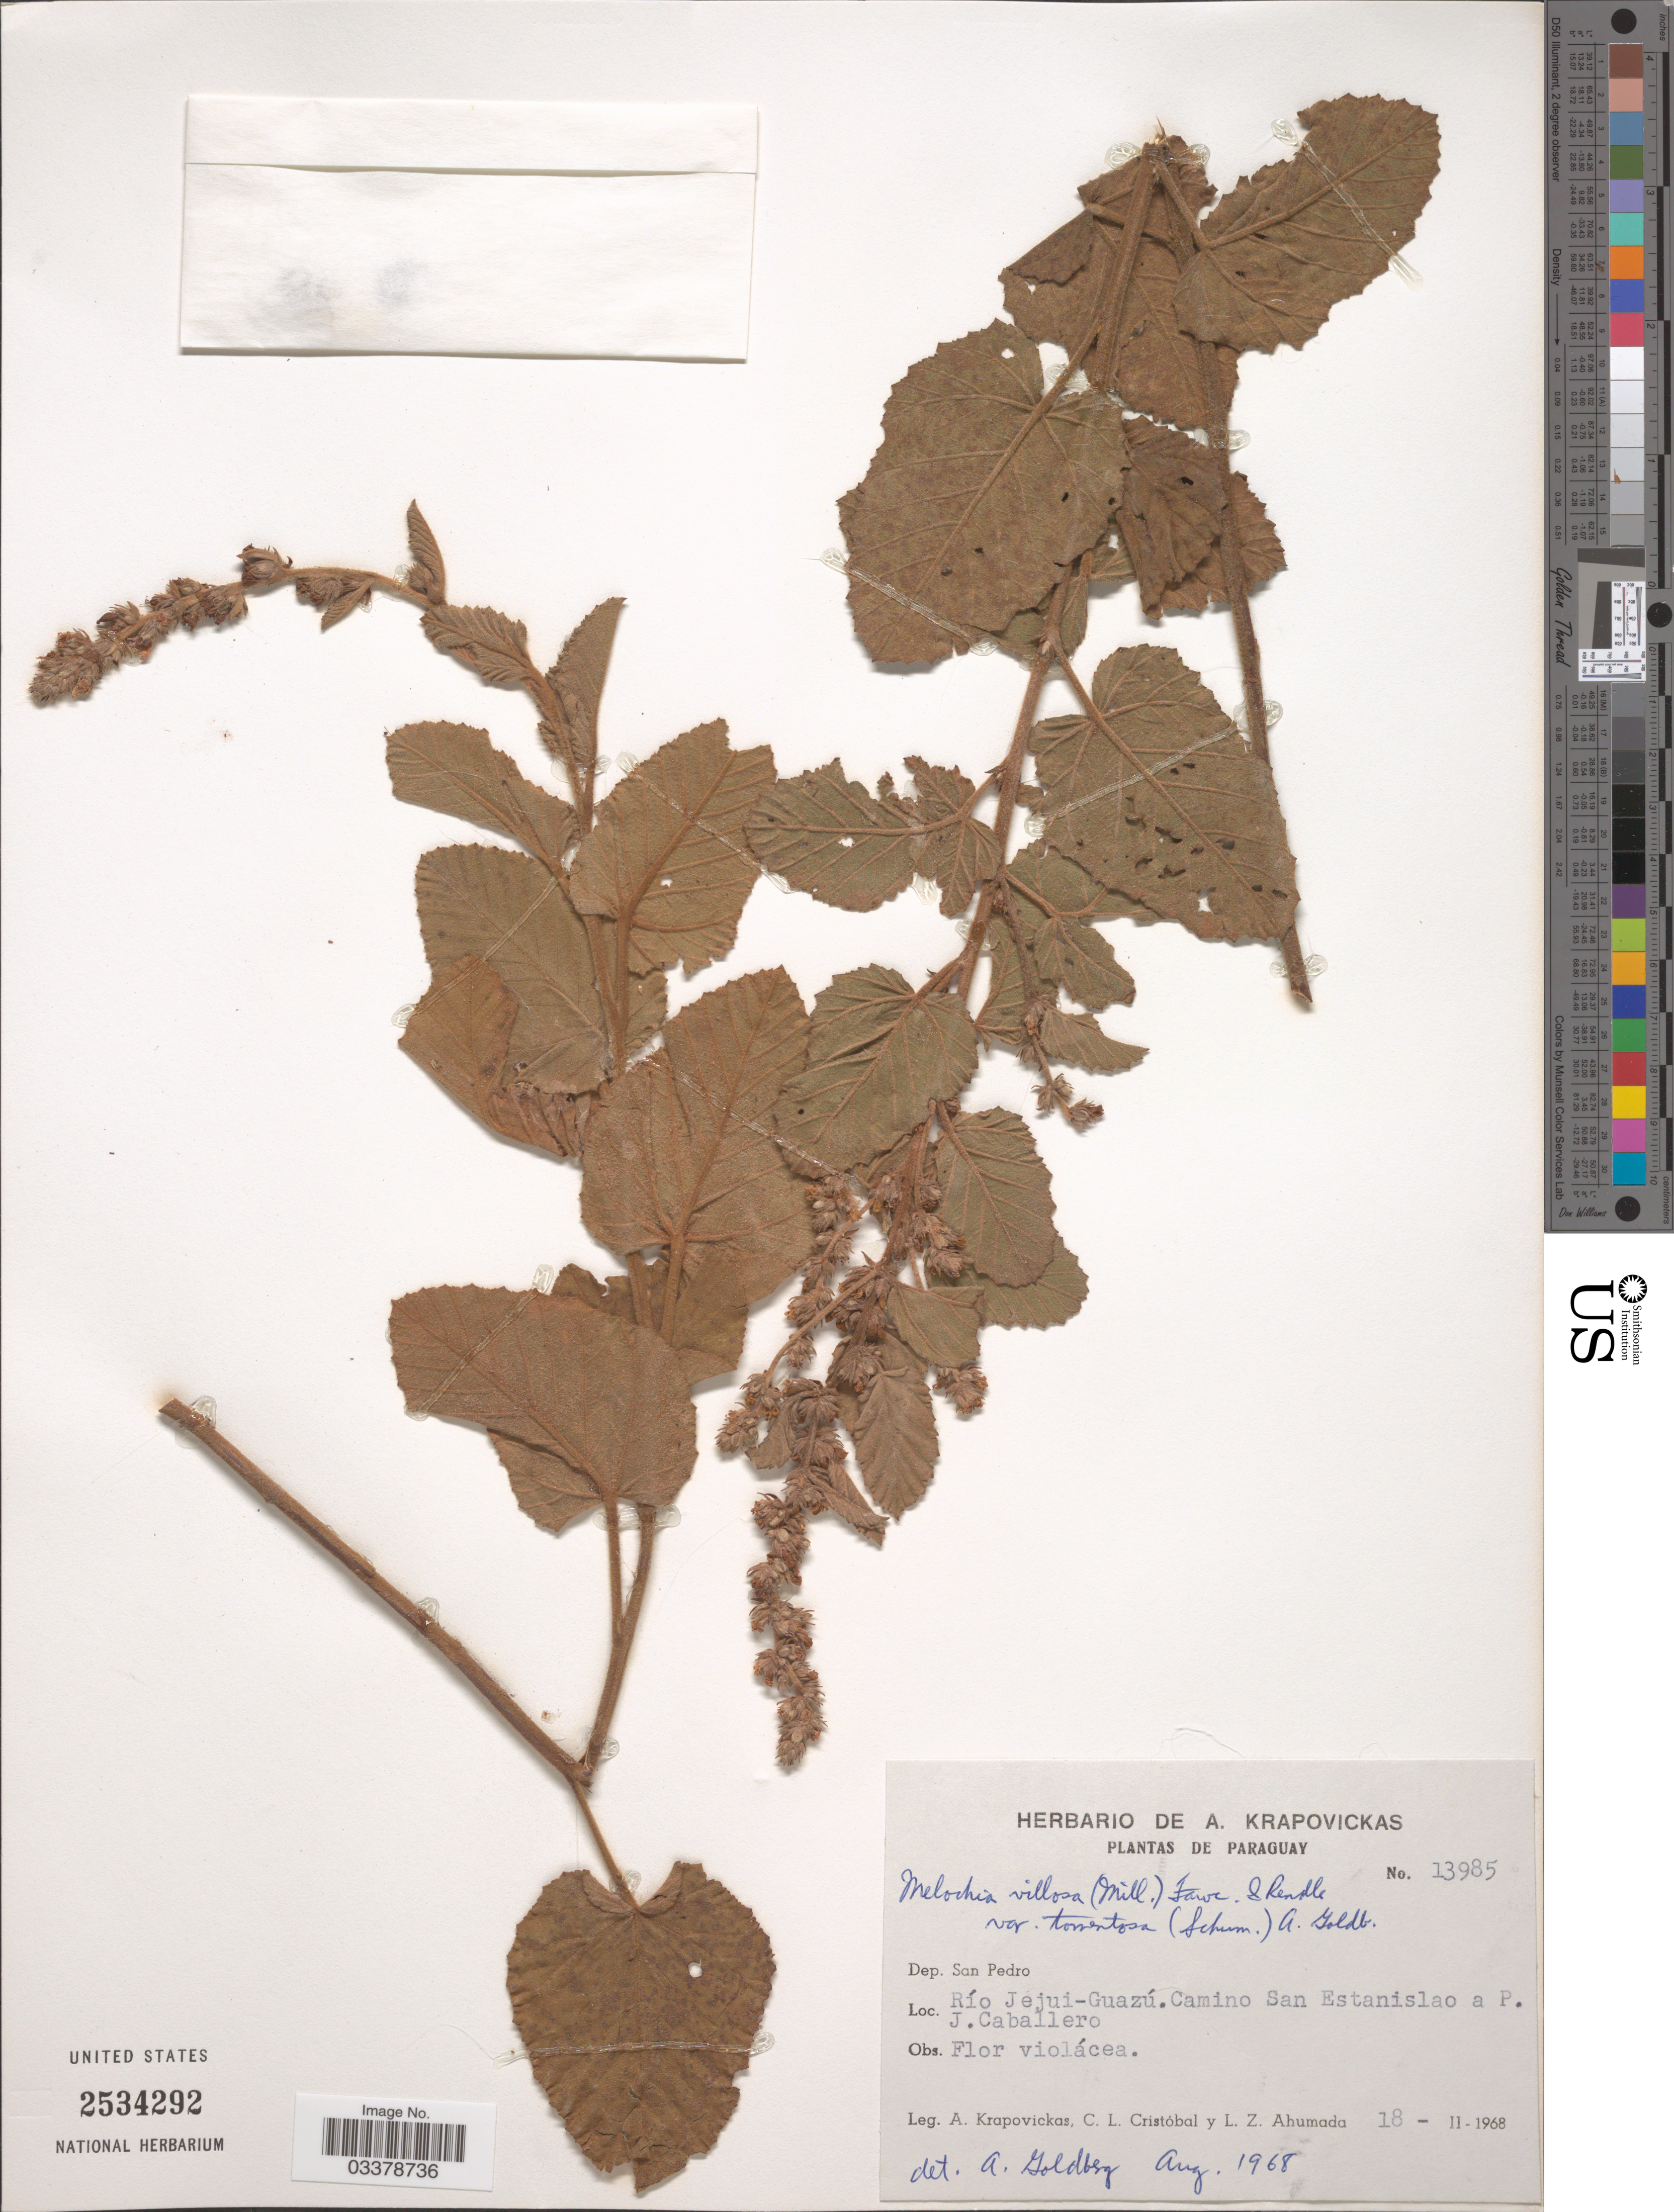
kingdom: Plantae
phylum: Tracheophyta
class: Magnoliopsida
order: Malvales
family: Malvaceae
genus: Melochia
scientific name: Melochia spicata var. tomentosa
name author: (K. Schum.) Dorr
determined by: Dorr, L. J., (BOT), Smithsonian Institution - National Museum of Natural History (UNITED STATES)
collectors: A. Krapovickas, C. L. Cristóbal & L. Ahumada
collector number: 13985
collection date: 1968-02-18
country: Paraguay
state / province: San Pedro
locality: Dep. San Pedro. Río Jejui-Guazú. Camino San Estanislao a P. J. Caballero.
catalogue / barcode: US 2534292